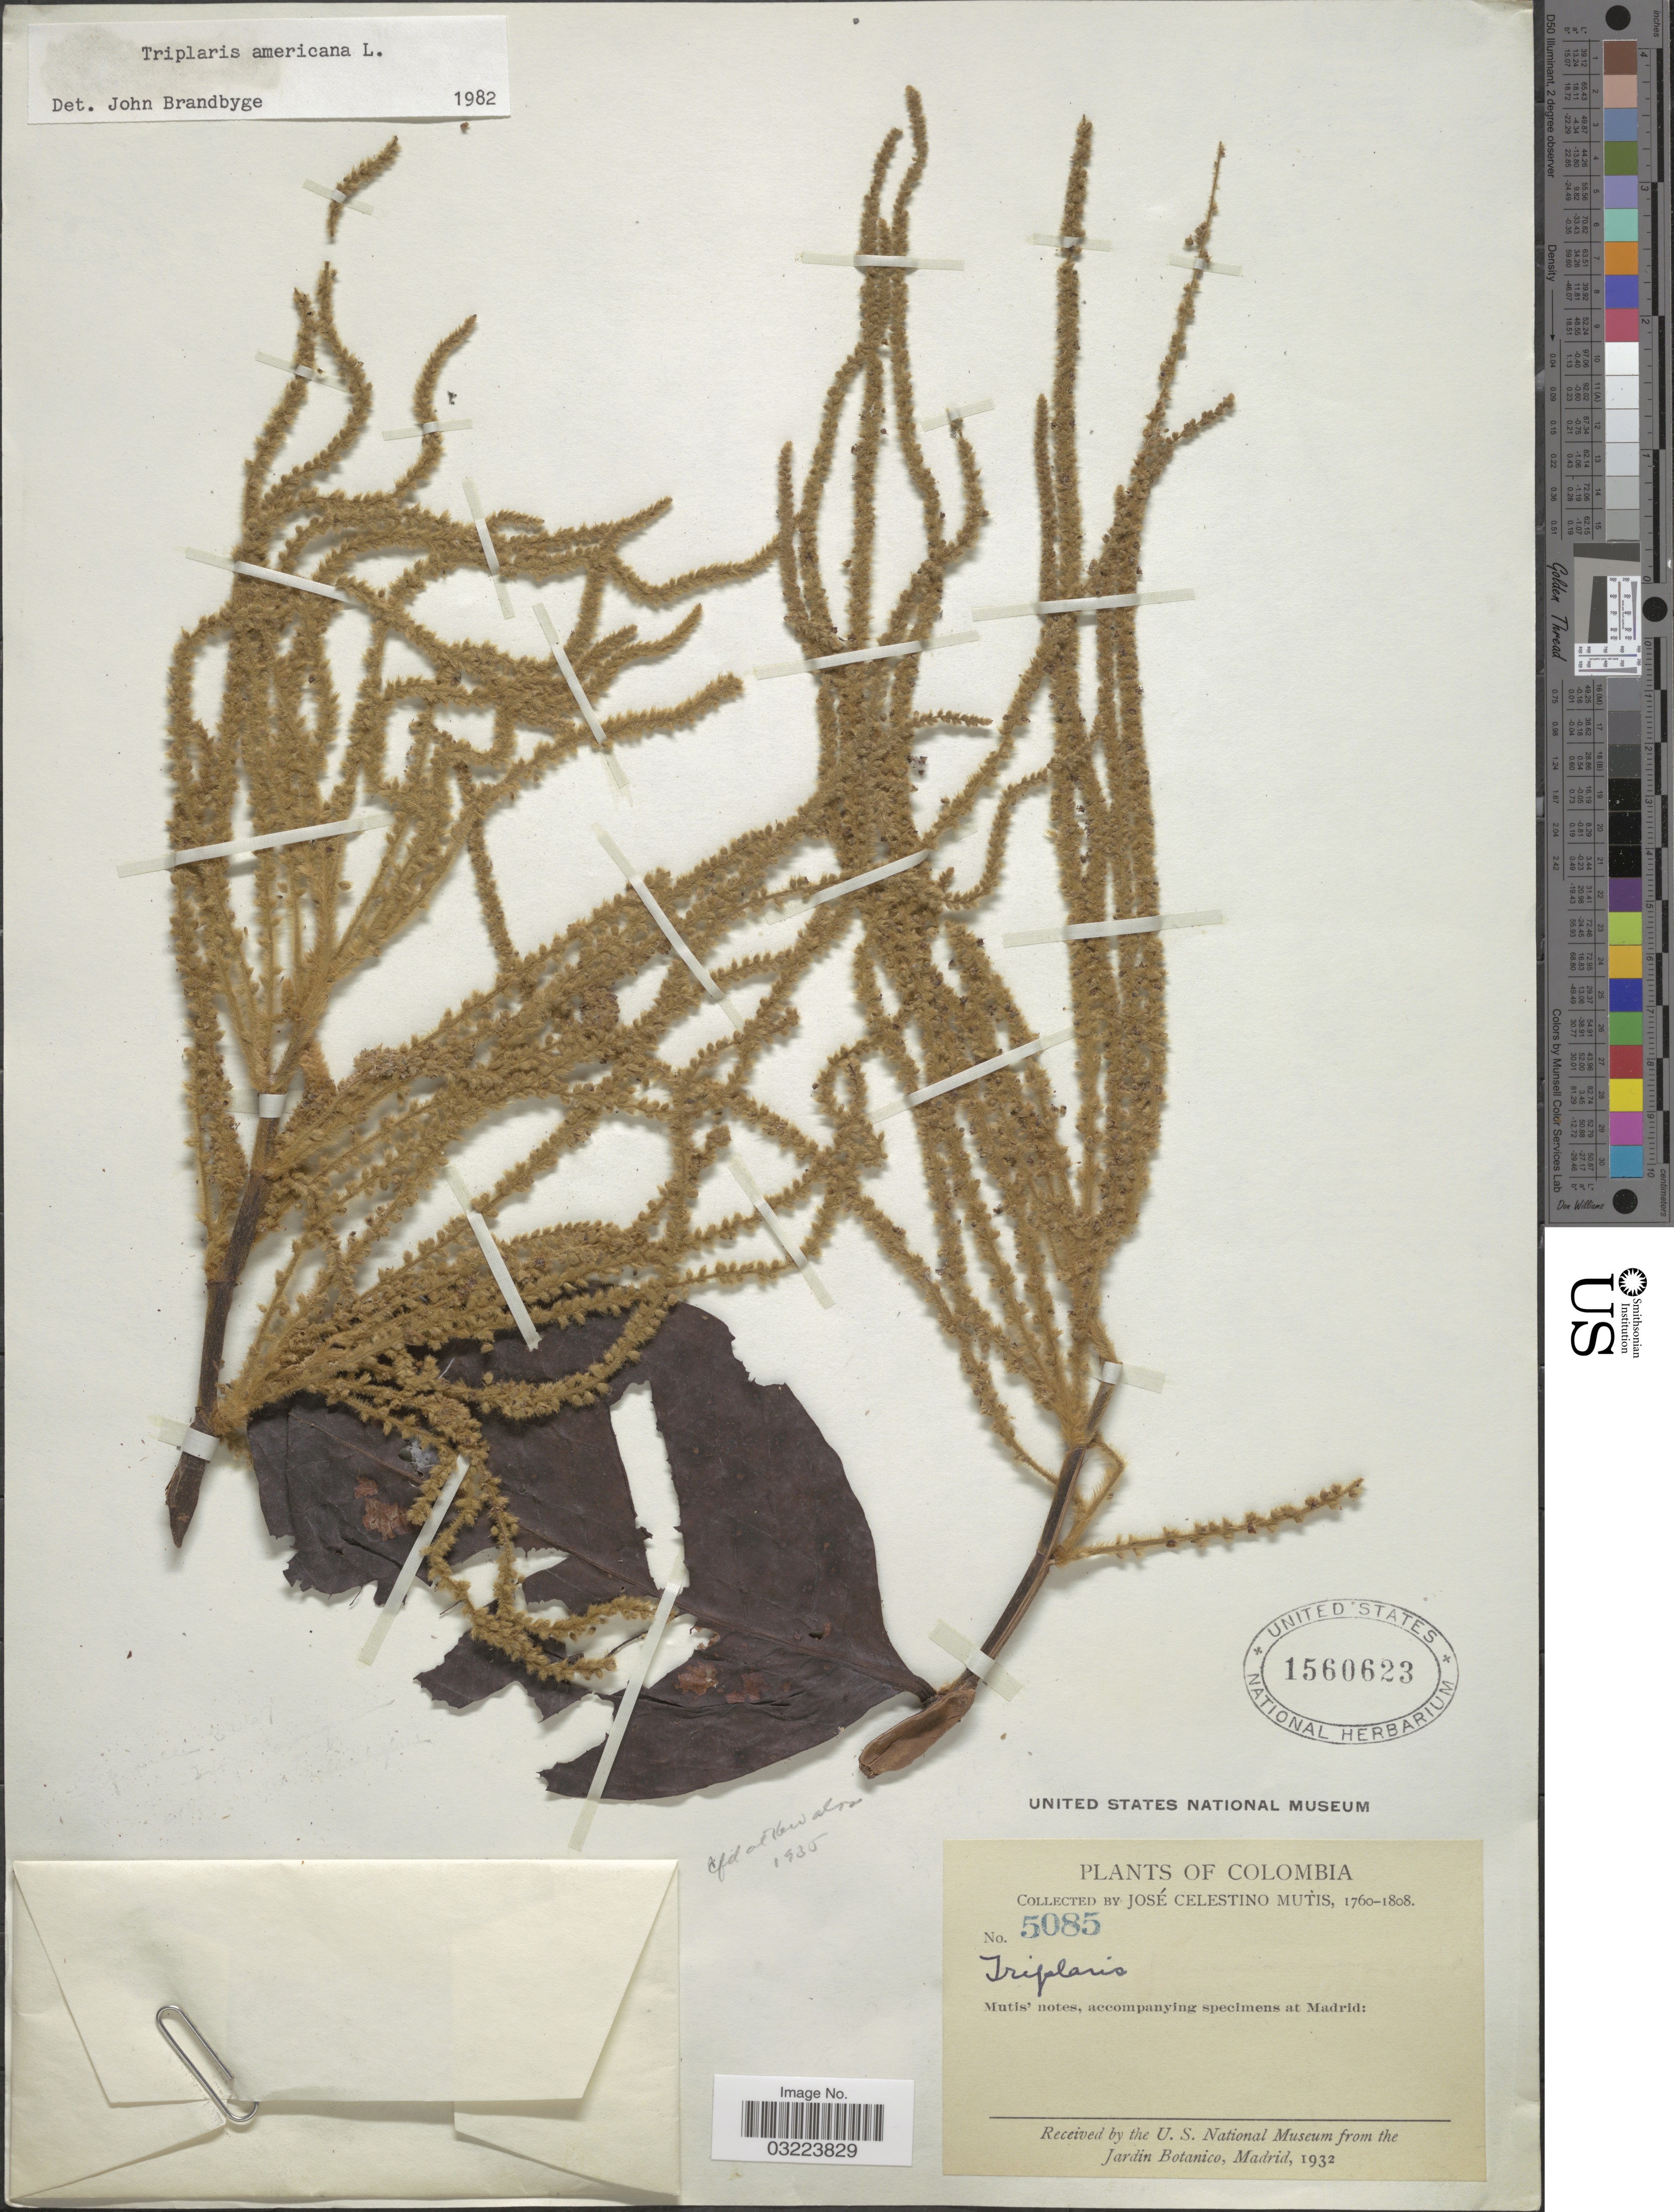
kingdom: Plantae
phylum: Tracheophyta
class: Magnoliopsida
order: Caryophyllales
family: Polygonaceae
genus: Triplaris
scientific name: Triplaris americana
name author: L.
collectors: J. C. B. Mutis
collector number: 5058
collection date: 1760/1808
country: Colombia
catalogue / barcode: US 1560623